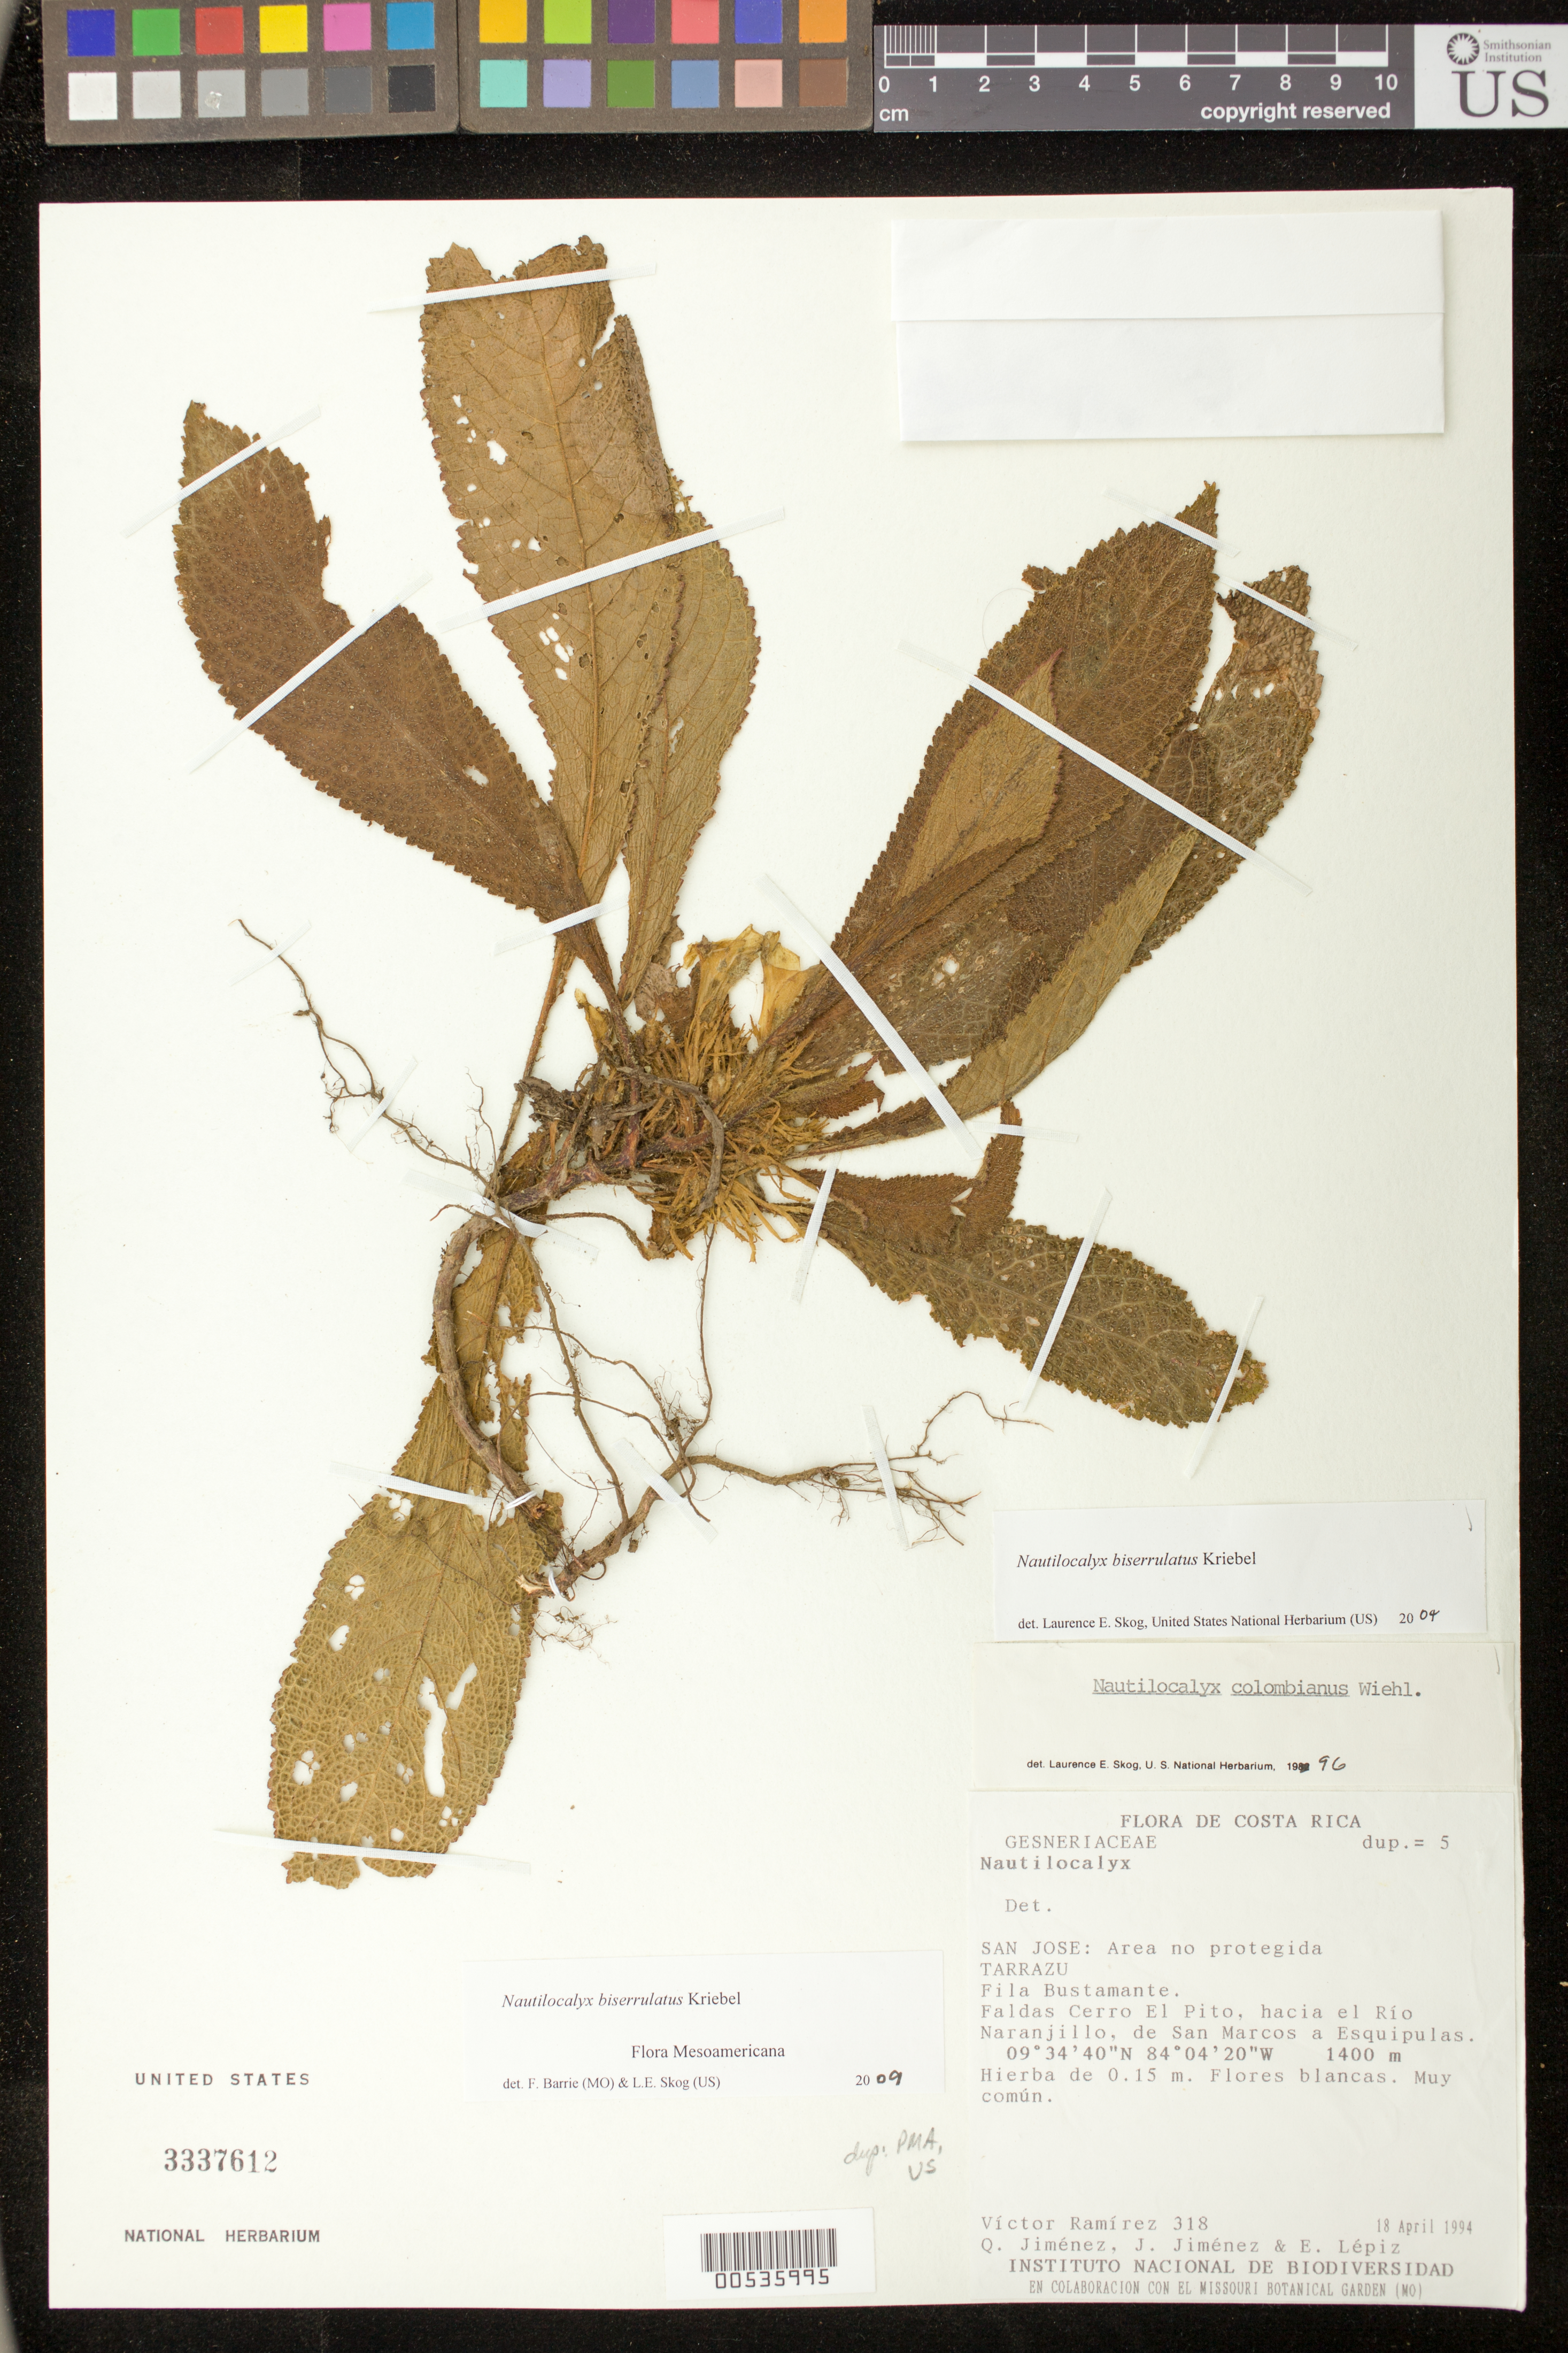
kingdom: Plantae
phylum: Tracheophyta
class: Magnoliopsida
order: Lamiales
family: Gesneriaceae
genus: Nautilocalyx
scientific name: Nautilocalyx biserrulatus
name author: Kriebel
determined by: Skog, Laurence E.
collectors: V. Ramirez, Q. Jiménez Madrigal, J. Jimenez & E. Lépiz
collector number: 318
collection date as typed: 18 Apr 1994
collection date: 1994-04-18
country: Costa Rica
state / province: San José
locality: Area no protegida Tarrazu, Fila Bustamante, Fladas Cerro E. Pito, hacia el Río Naranjillo, de San Marcos a Esquipulas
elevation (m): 1400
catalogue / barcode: US 3337612